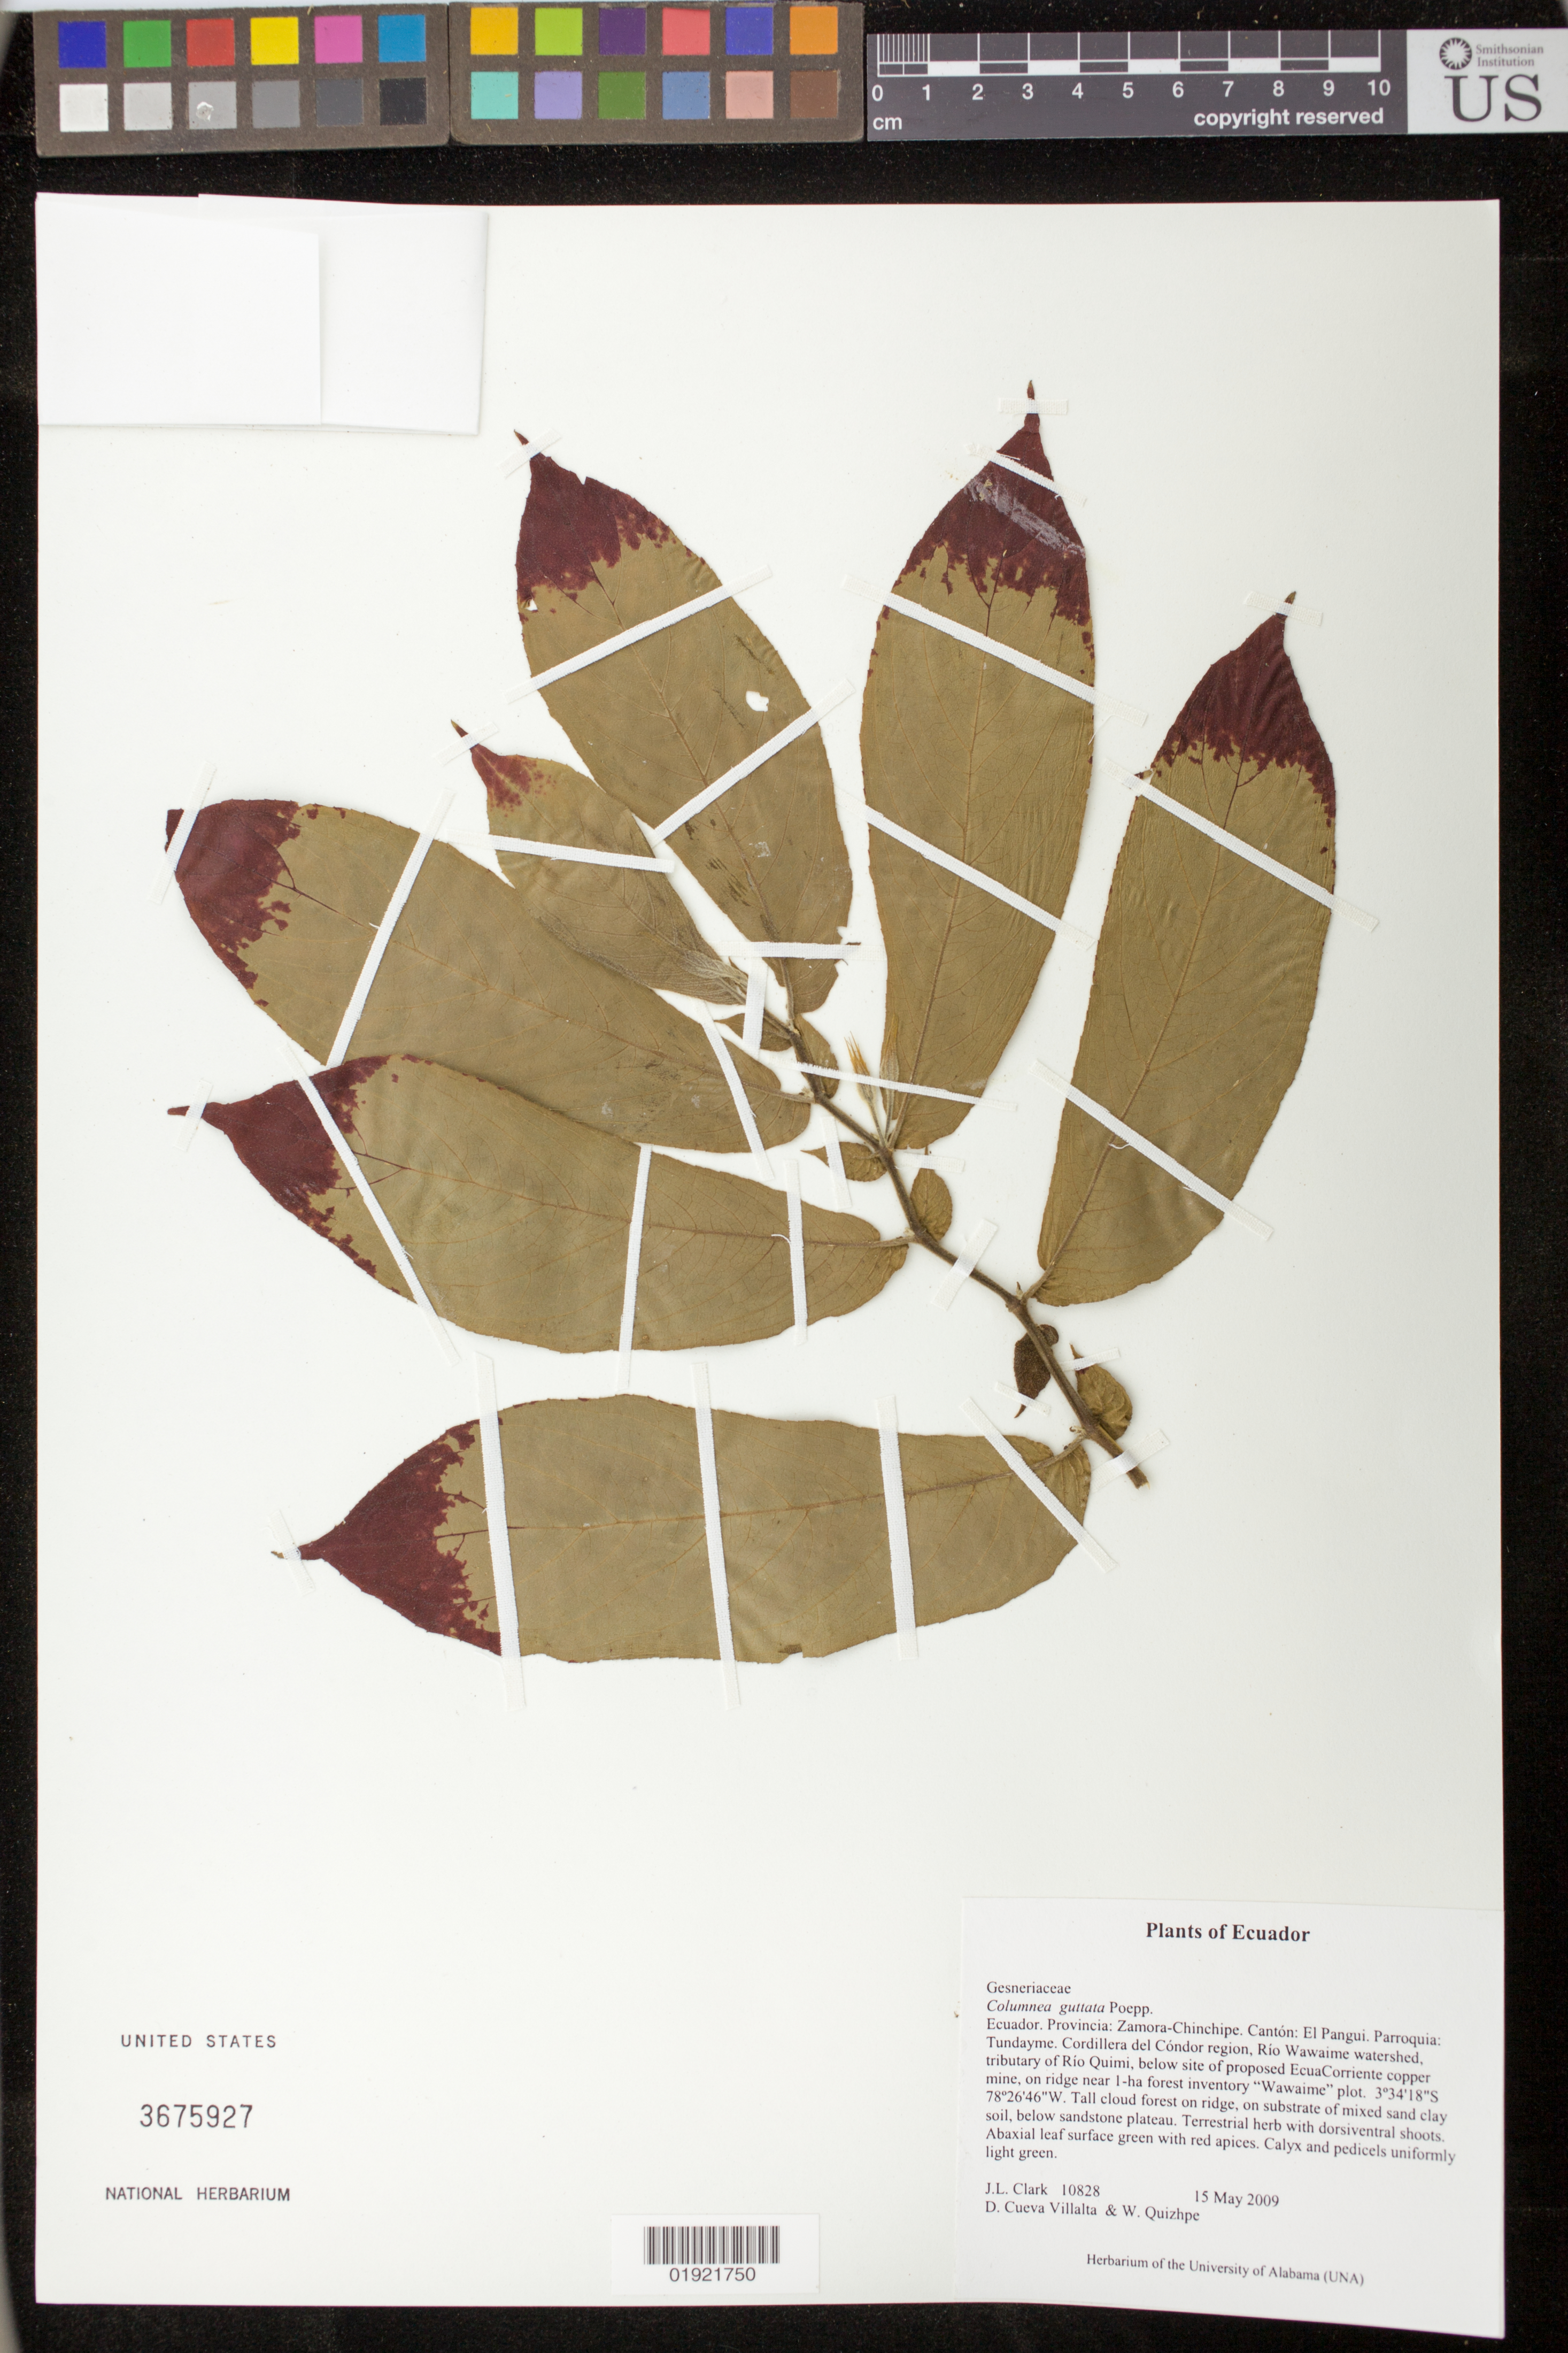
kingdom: Plantae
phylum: Tracheophyta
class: Magnoliopsida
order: Lamiales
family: Gesneriaceae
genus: Columnea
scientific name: Columnea guttata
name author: Poepp.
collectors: J. L. Clark, D. Cueva Villalta & W. Quizhpe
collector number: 10828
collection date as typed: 15 May 2009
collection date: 2009-05-15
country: Ecuador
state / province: Zamora-Chinchipe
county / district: El Pangui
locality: Parroquia: Tundayme. Cordillera del Condor region, Rio Wawaime watershed, tributary of Rio Quimi, below site of proposed EcuaCorriente opper mine, on ridge near 1-ha forest inventory "Wawaime" plot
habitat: Tall cloud forest on ridge, on substrate of mixed sand clay soil, below sandstone plateau.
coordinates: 3 34 18 S, 78 26 46 W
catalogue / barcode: US 3675927